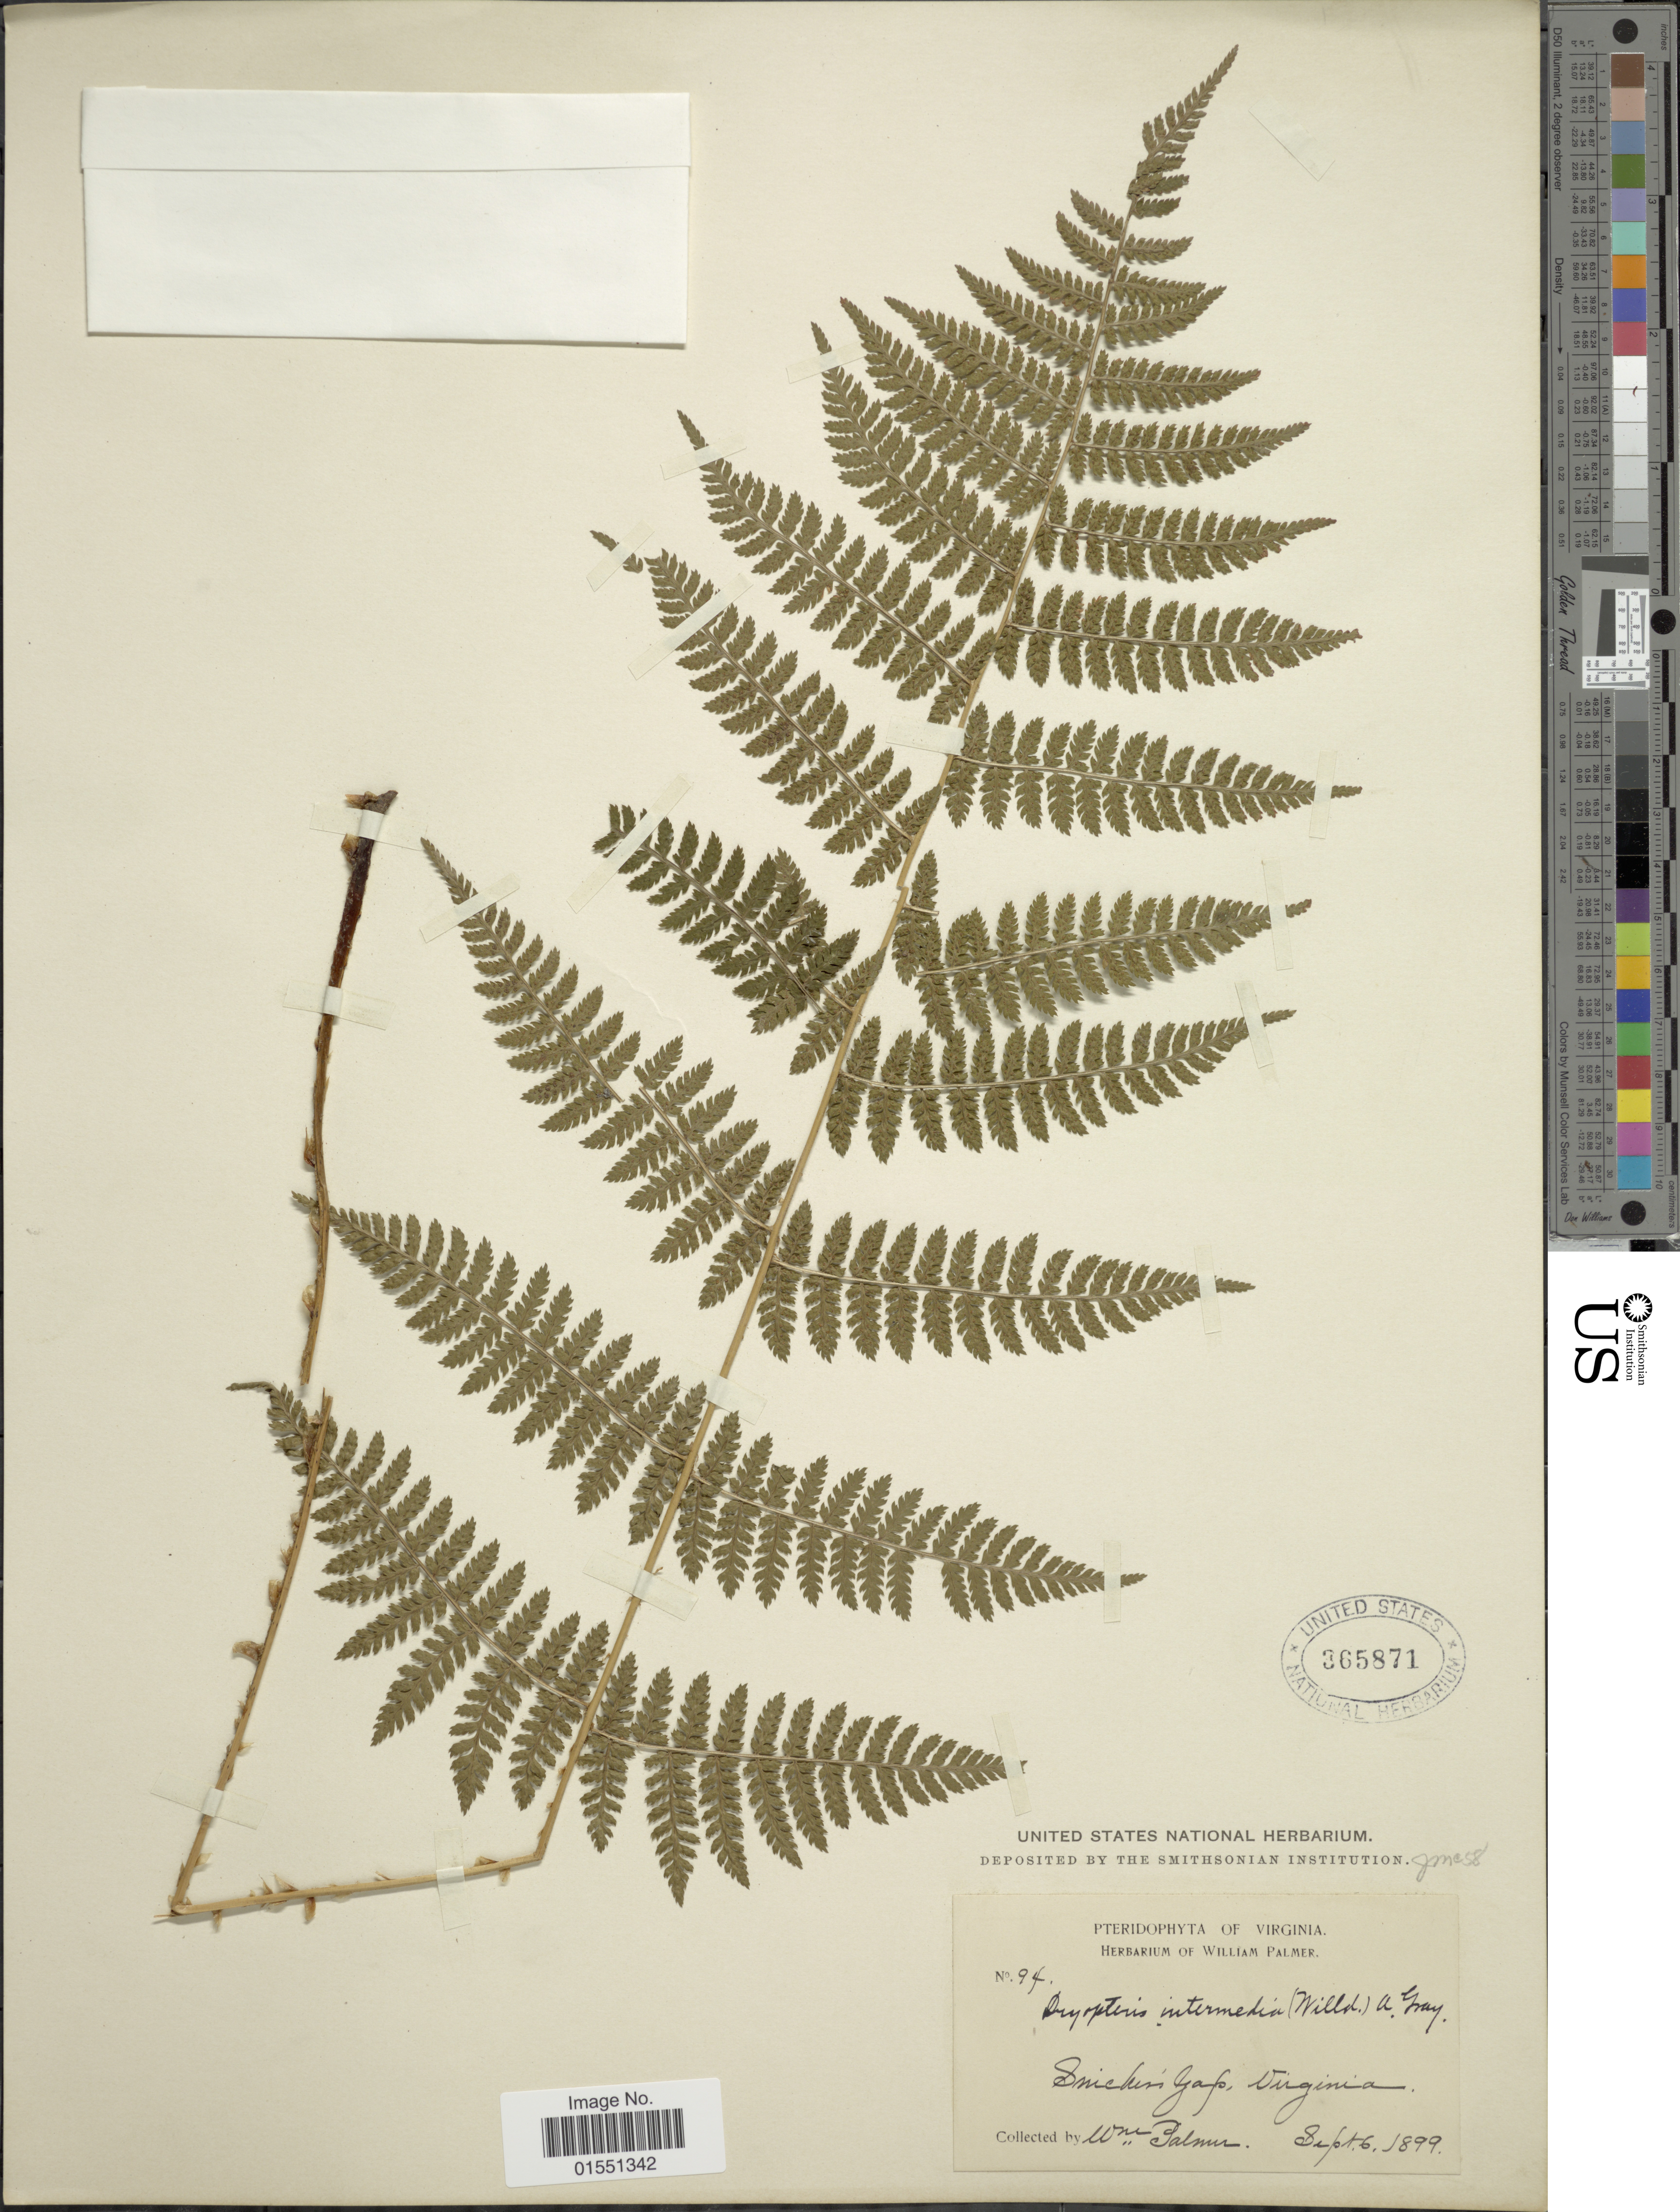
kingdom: Plantae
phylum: Tracheophyta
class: Polypodiopsida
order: Polypodiales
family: Dryopteridaceae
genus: Dryopteris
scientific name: Dryopteris intermedia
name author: (Muhl.) A. Gray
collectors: W. Palmer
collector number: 94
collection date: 1899-09-06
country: United States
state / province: Virginia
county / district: Clarke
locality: Snicker's Gap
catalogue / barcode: US 365871